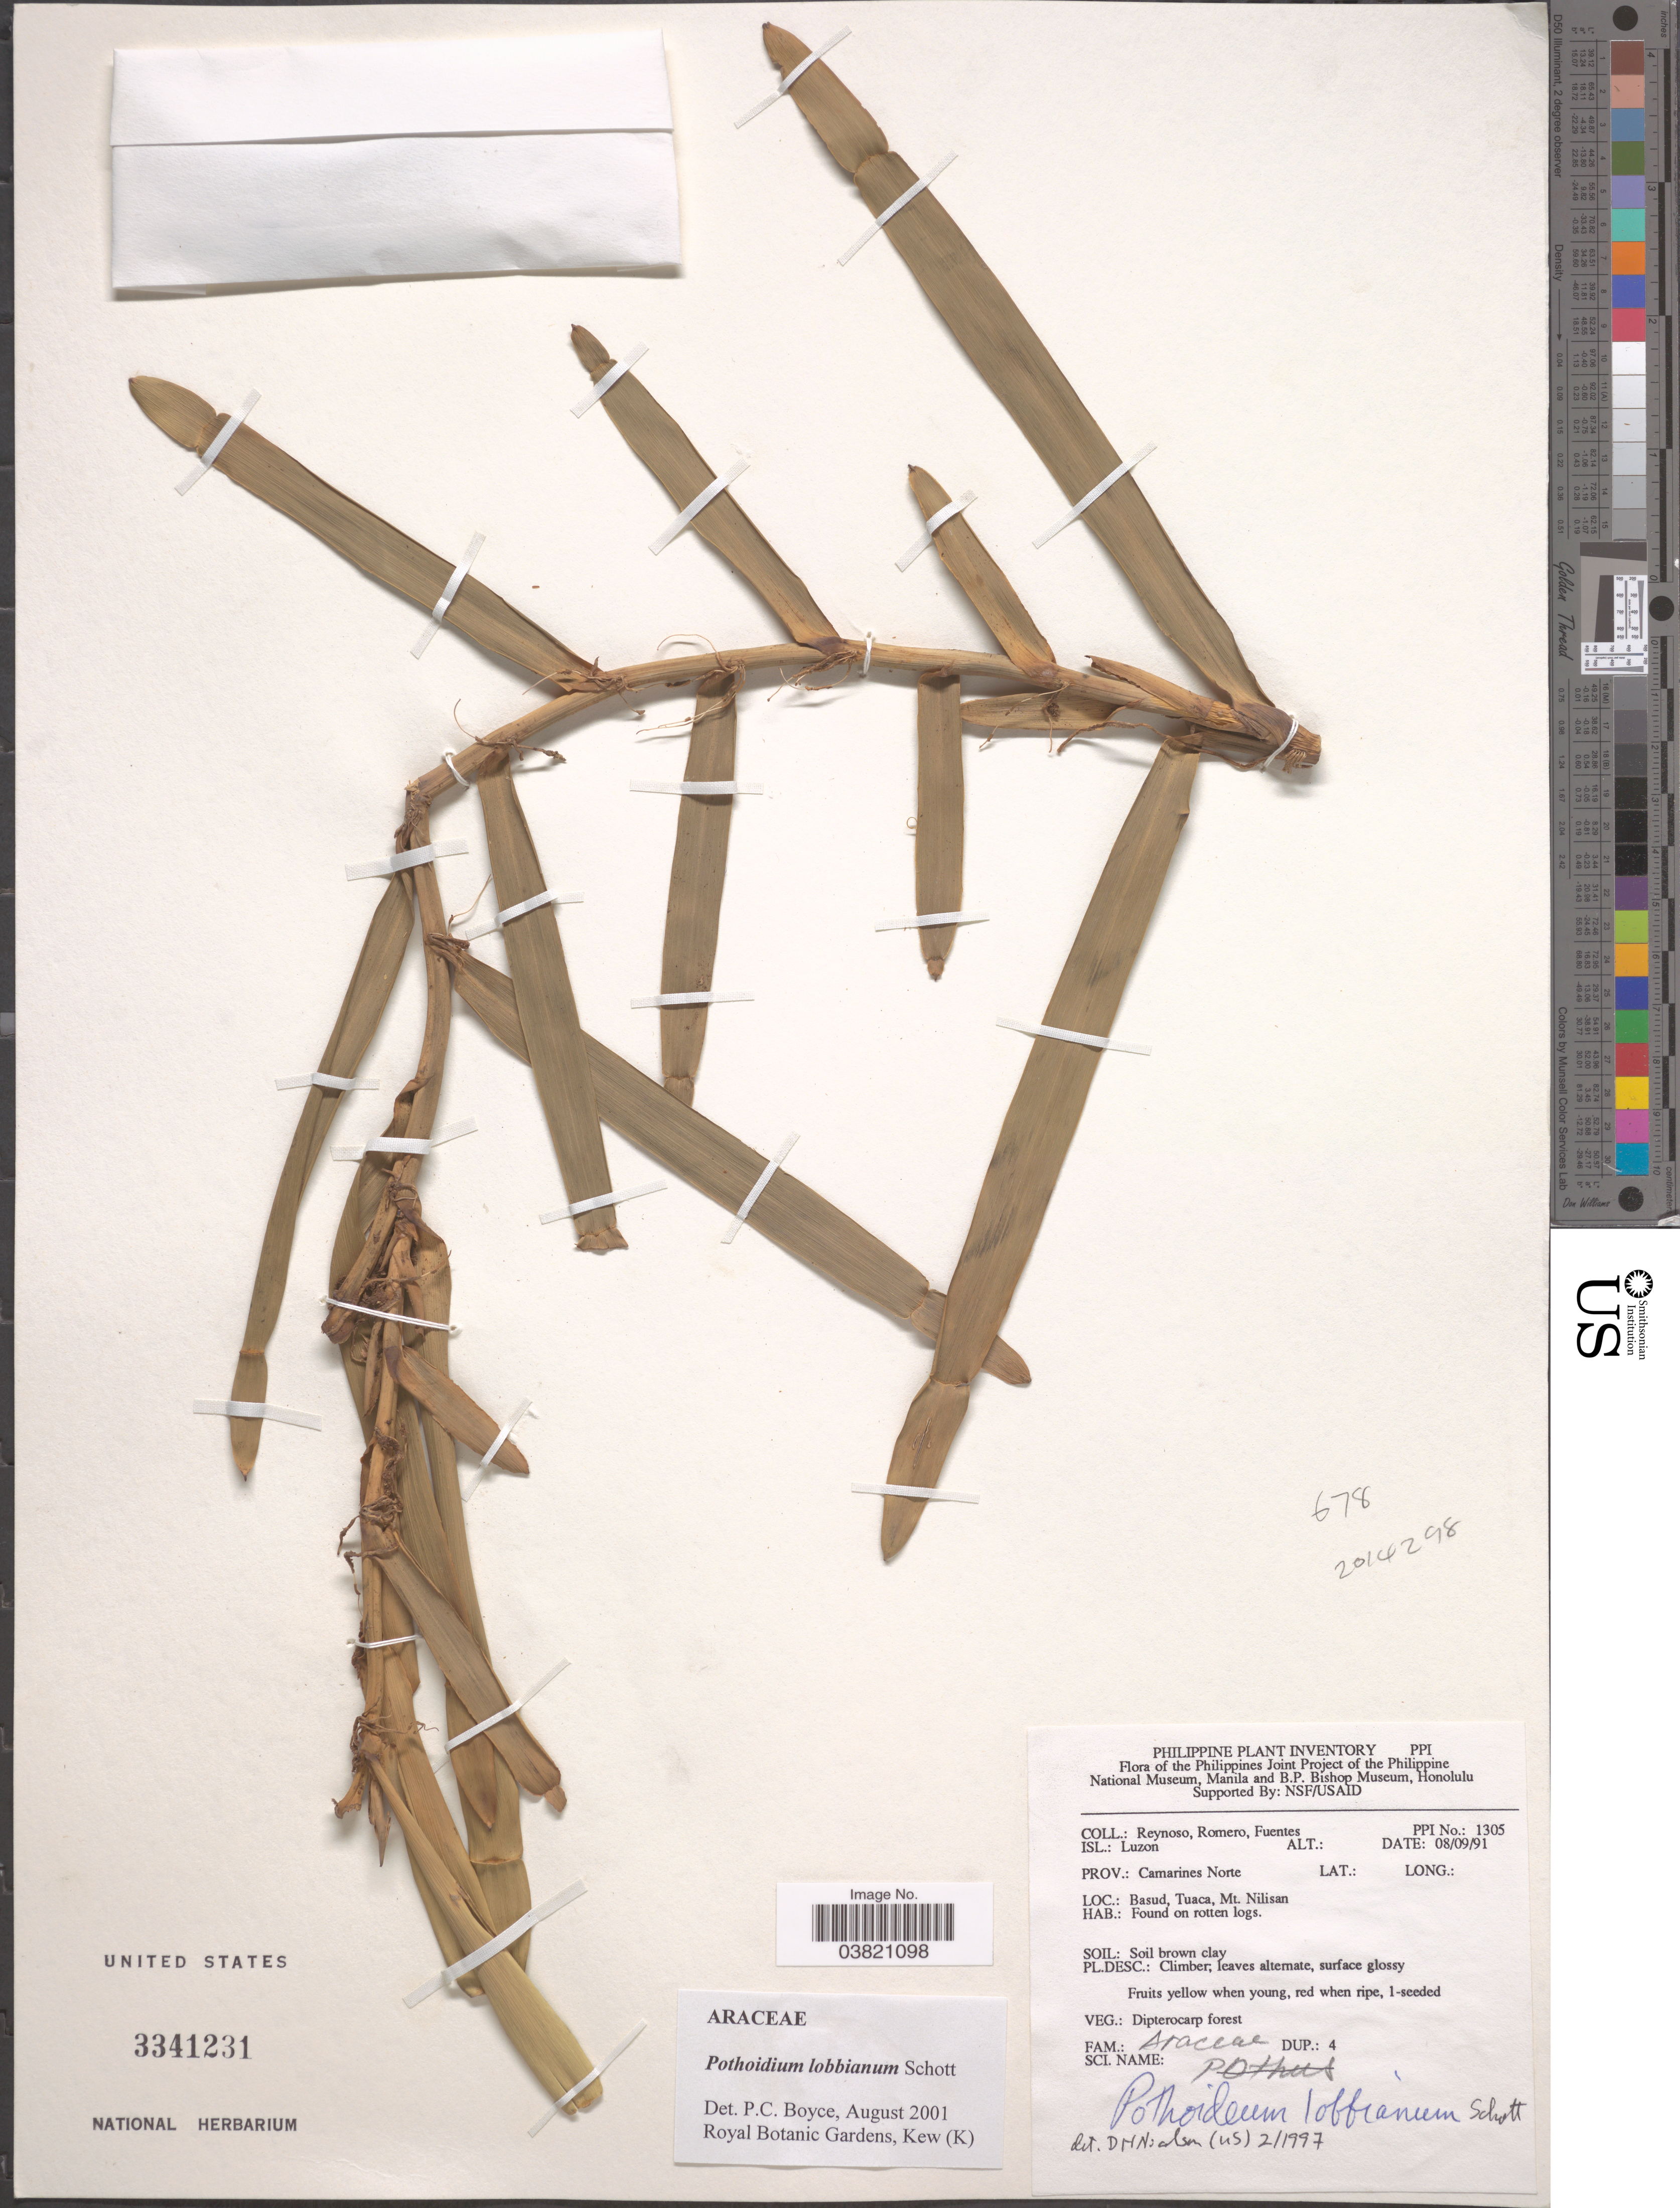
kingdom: Plantae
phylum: Tracheophyta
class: Liliopsida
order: Alismatales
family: Araceae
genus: Pothoidium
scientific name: Pothoidium lobbianum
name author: Schott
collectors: E. Reynoso, -. Romero & -. Fuentes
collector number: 1305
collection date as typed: Transcribed d/m/y: 8/9/91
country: Philippines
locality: Isl.: Luzon. Prov.: Camarines Norte. Basud, Tuaca, Mt. Nilisan.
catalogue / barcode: US 3341231